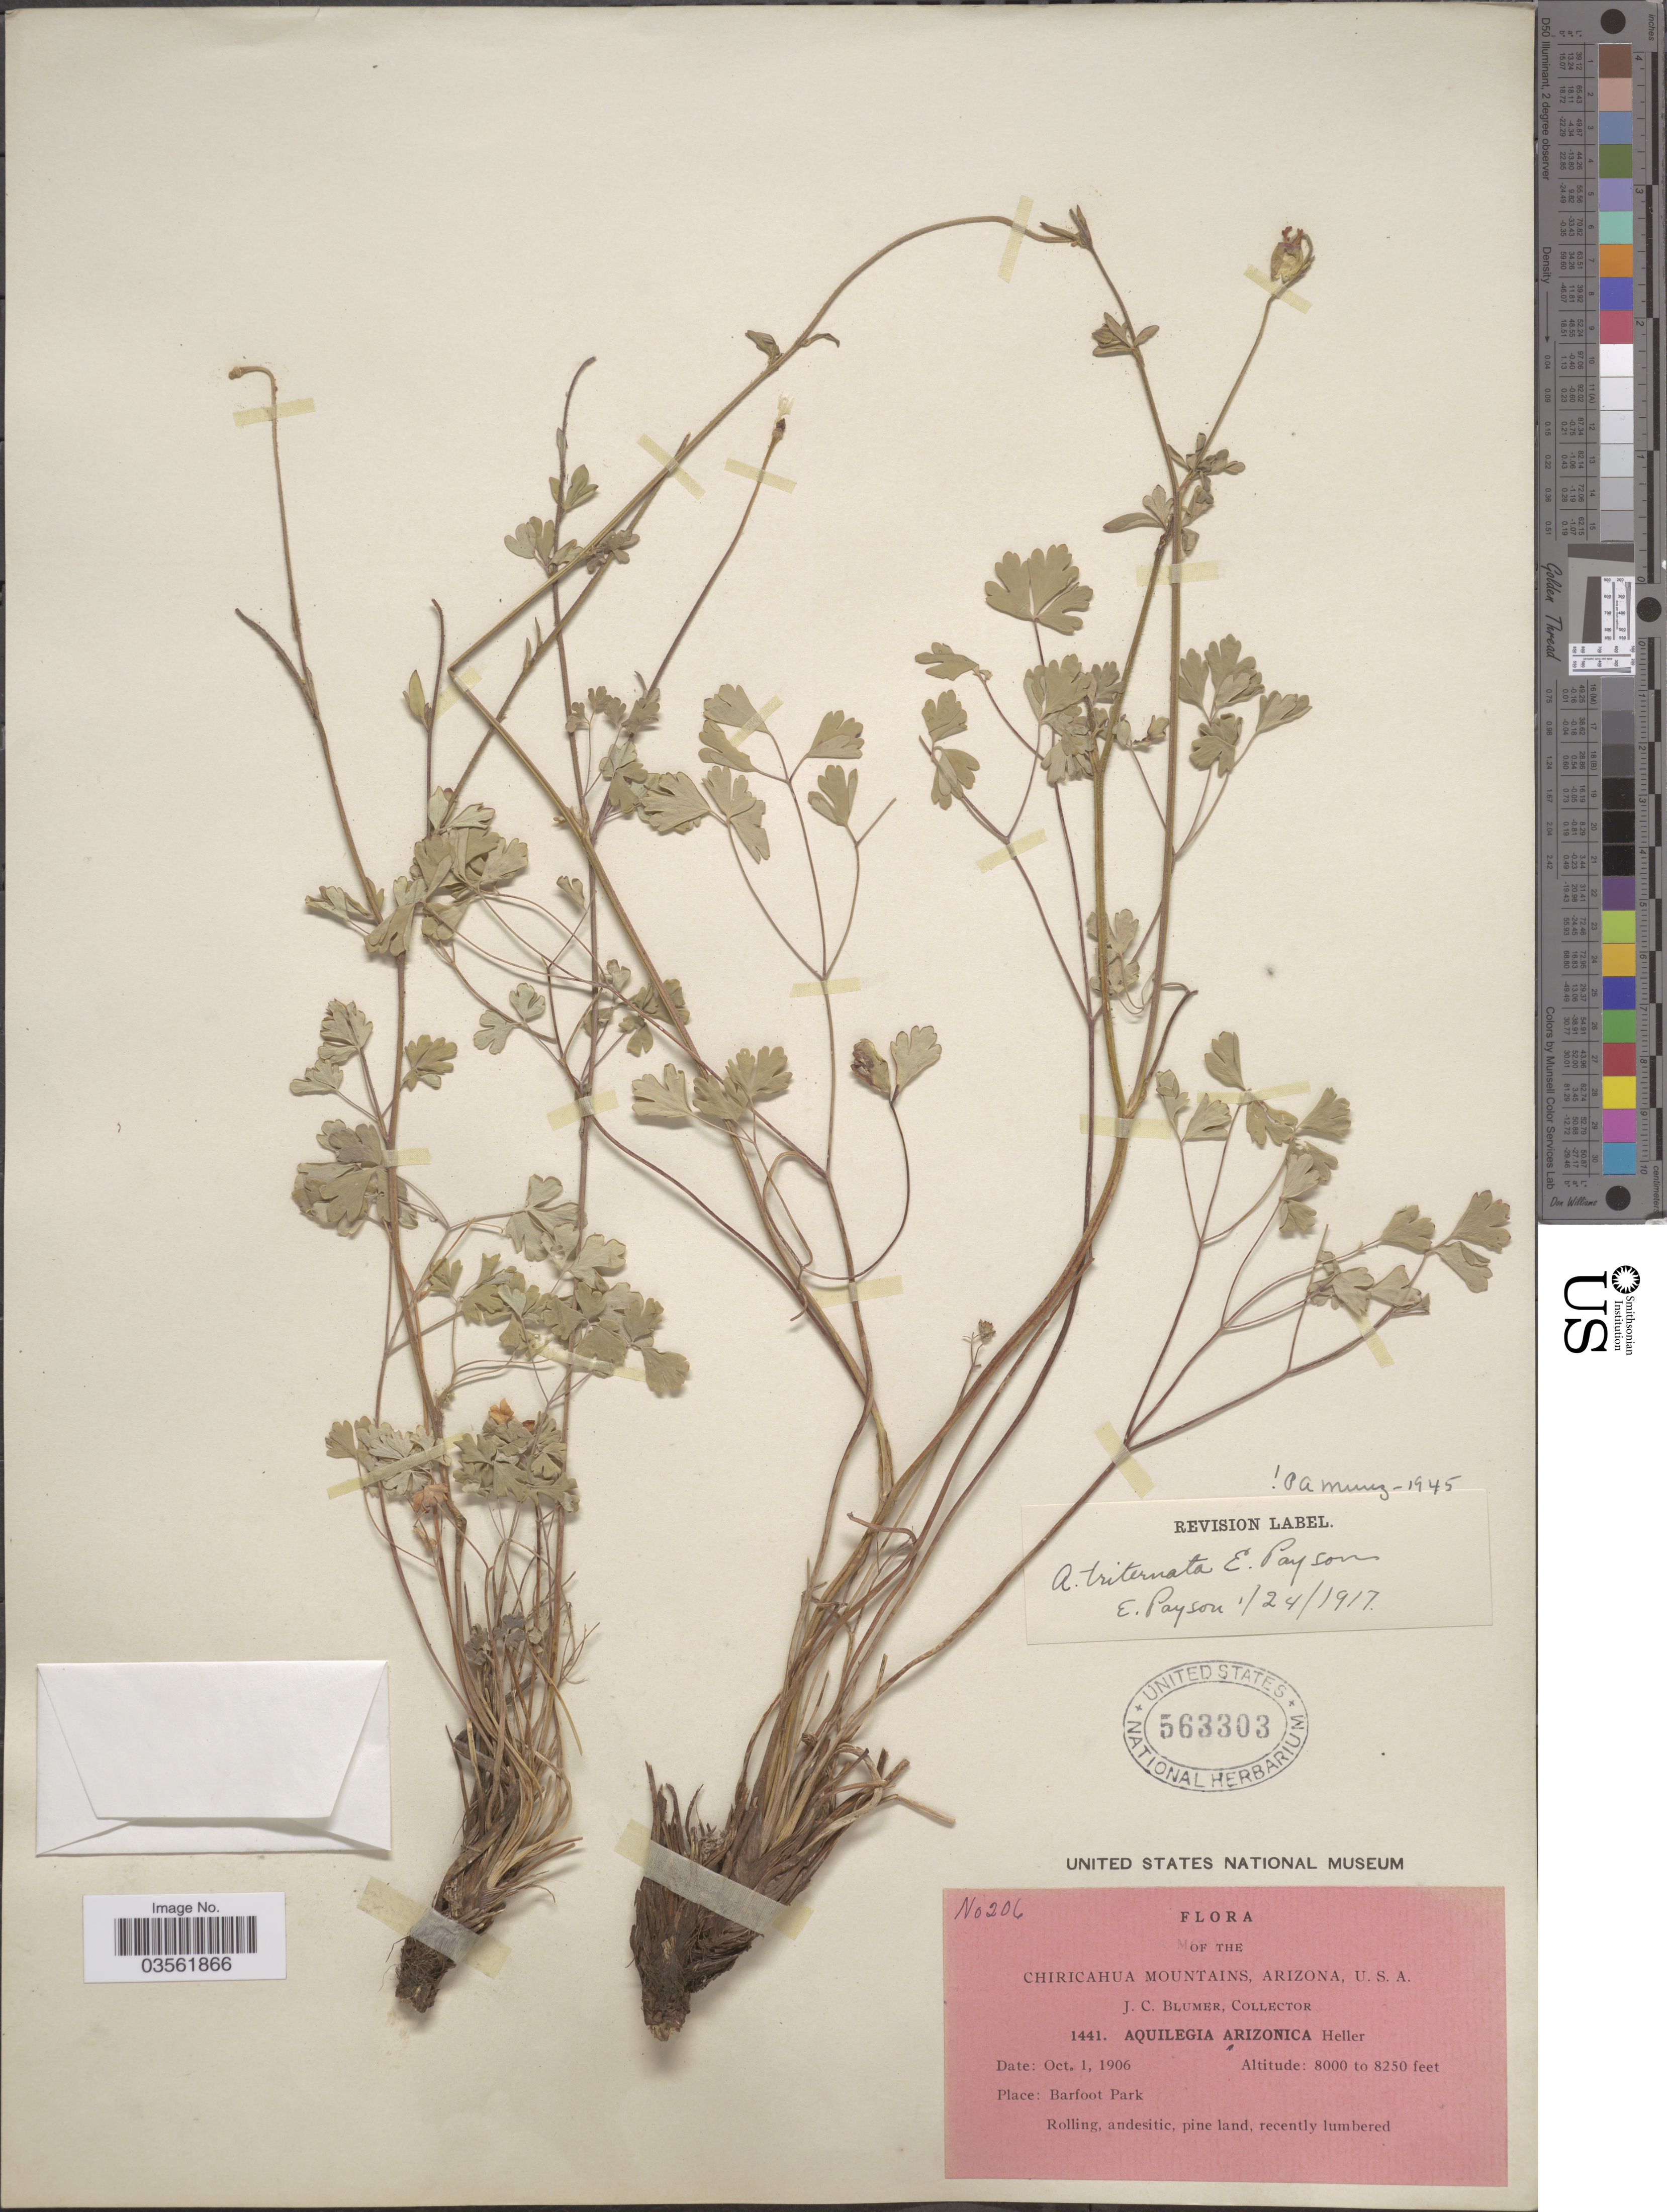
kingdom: Plantae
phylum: Tracheophyta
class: Magnoliopsida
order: Ranunculales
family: Ranunculaceae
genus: Aquilegia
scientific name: Aquilegia triternata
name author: Payson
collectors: J. C. Blumer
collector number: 1441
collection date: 1906-10-01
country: United States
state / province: Arizona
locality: Chiricahua Mountains. Barfoot Park.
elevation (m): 2438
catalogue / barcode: US 563303